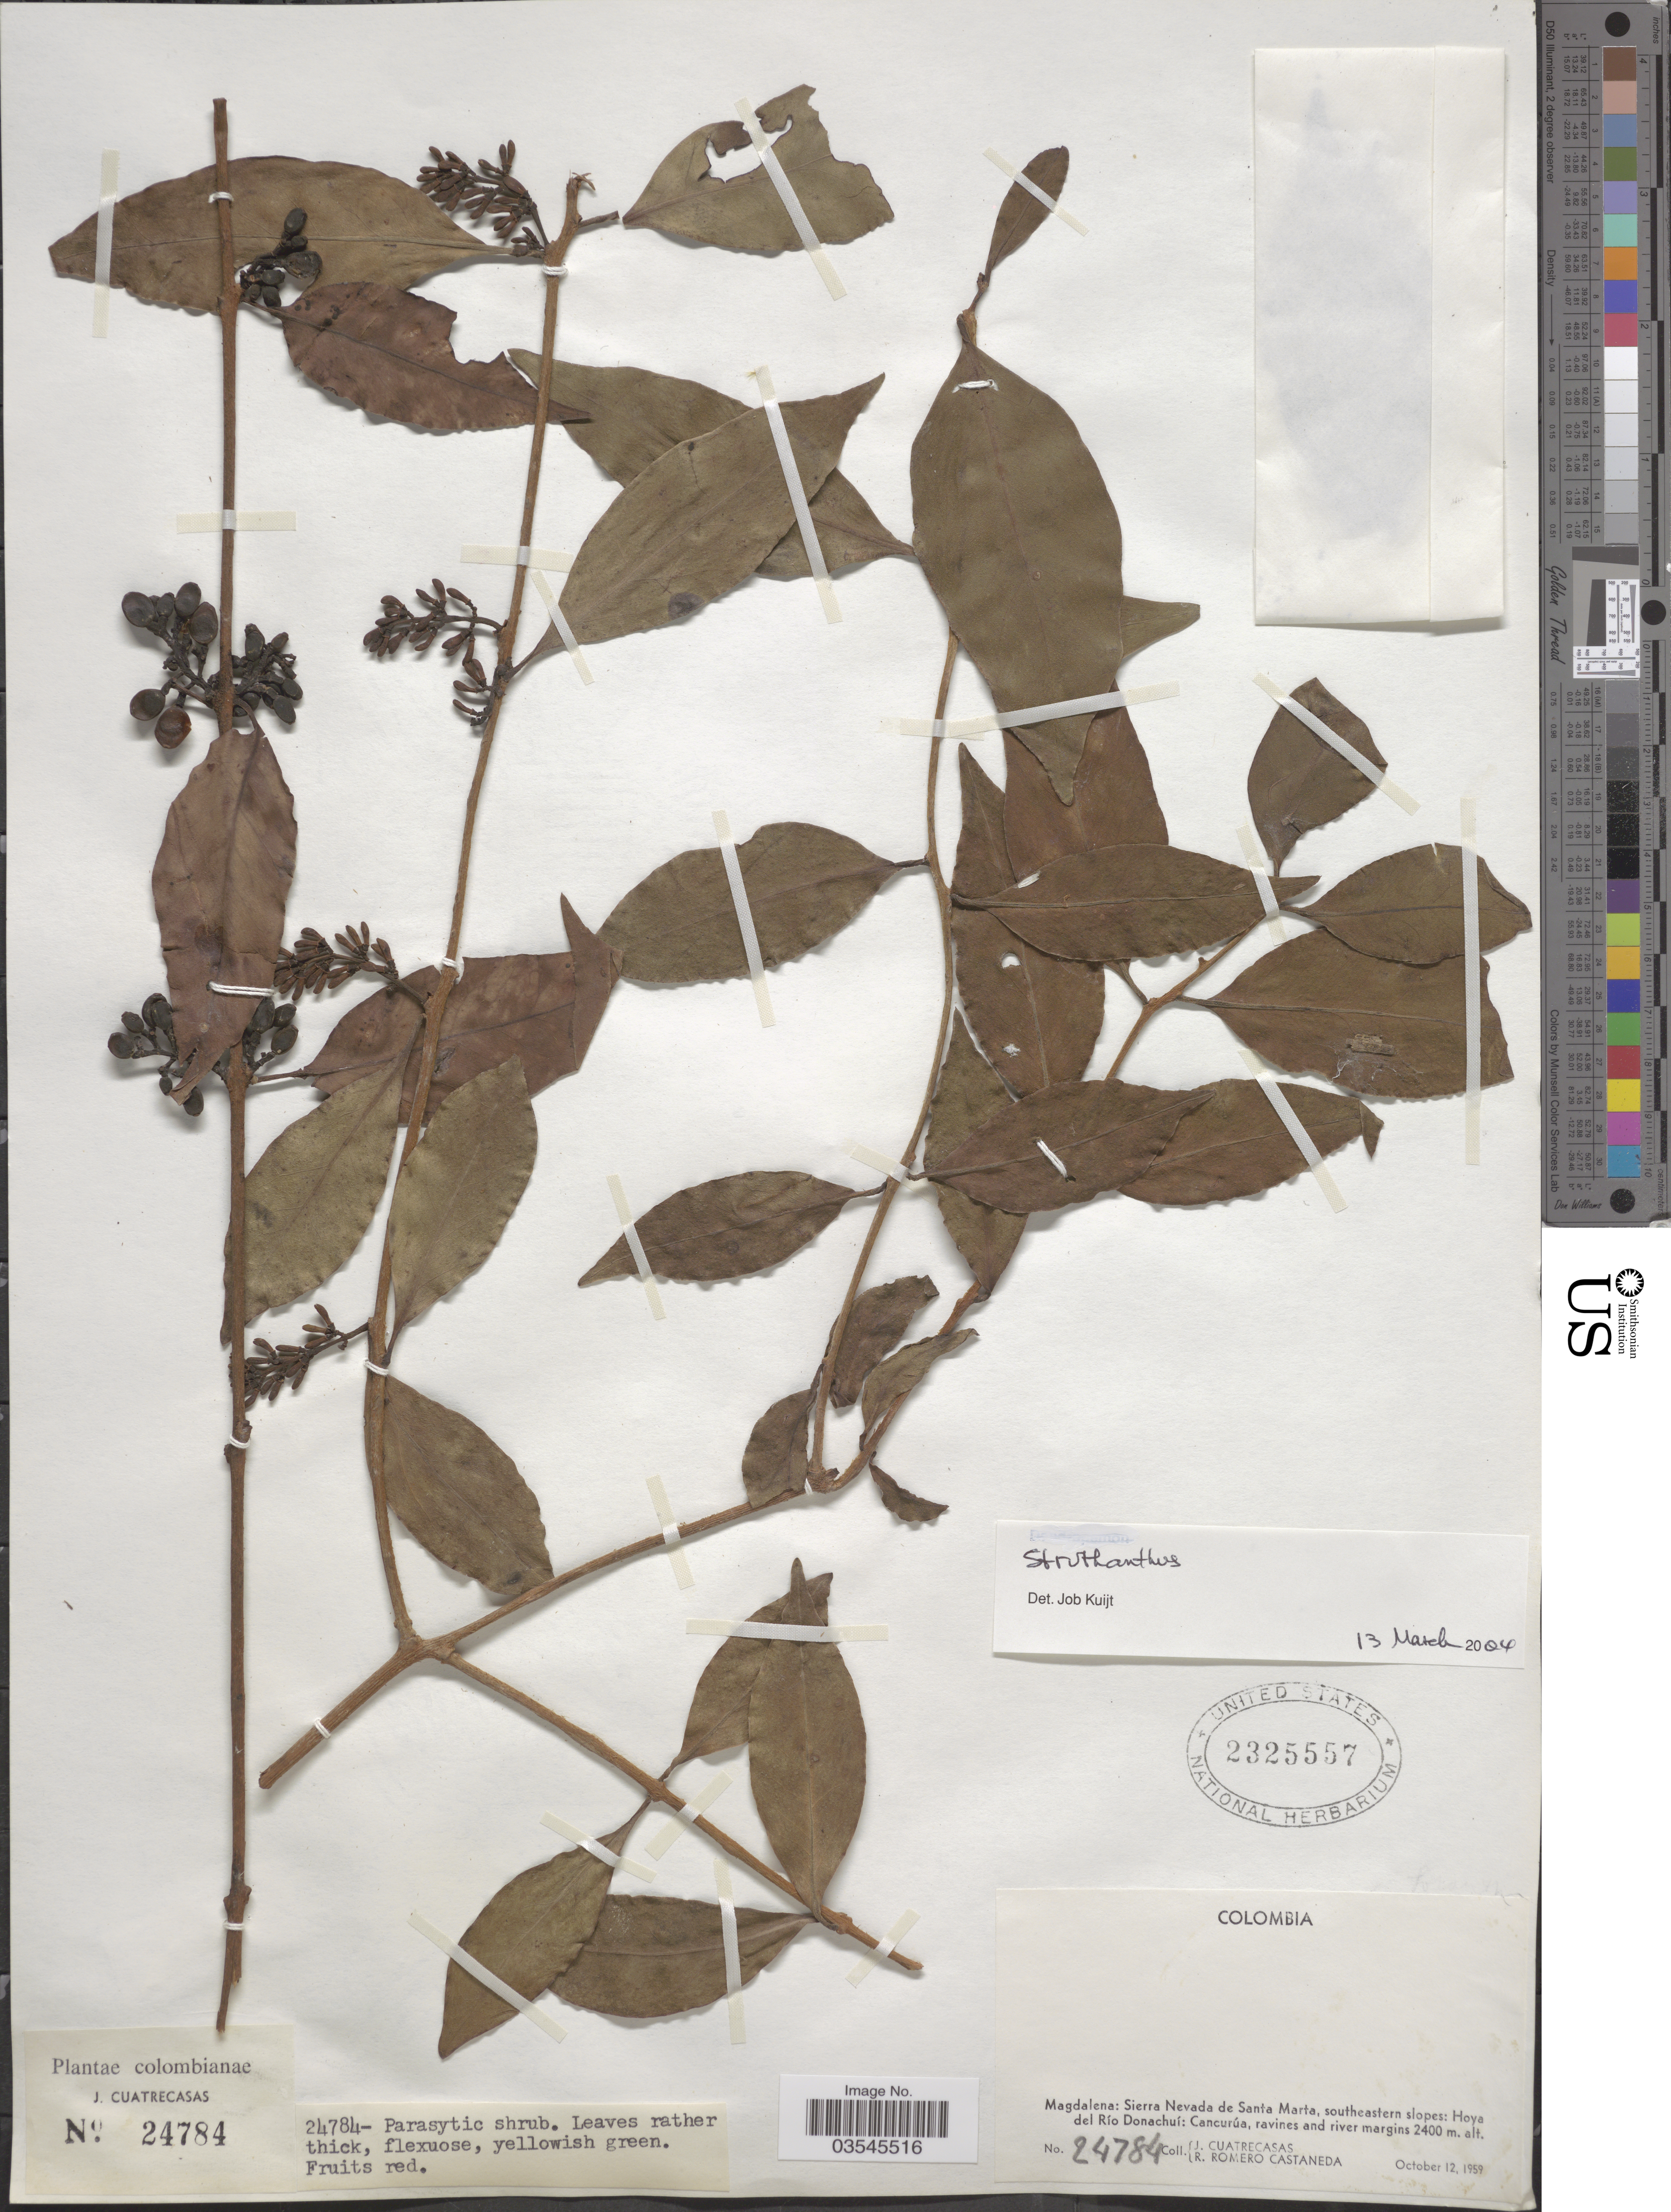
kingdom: Plantae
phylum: Tracheophyta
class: Magnoliopsida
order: Santalales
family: Loranthaceae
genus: Struthanthus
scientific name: Struthanthus sp.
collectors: J. Cuatrecasas & R. Romero Castañeda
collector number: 24784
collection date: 1959-10-12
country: Colombia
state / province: Magdalena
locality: Sierra Nevada de Santa Marta, southeastern slopes: Hoya del Río Donachuí: Cancurúa.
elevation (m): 2400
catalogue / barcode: US 2325557